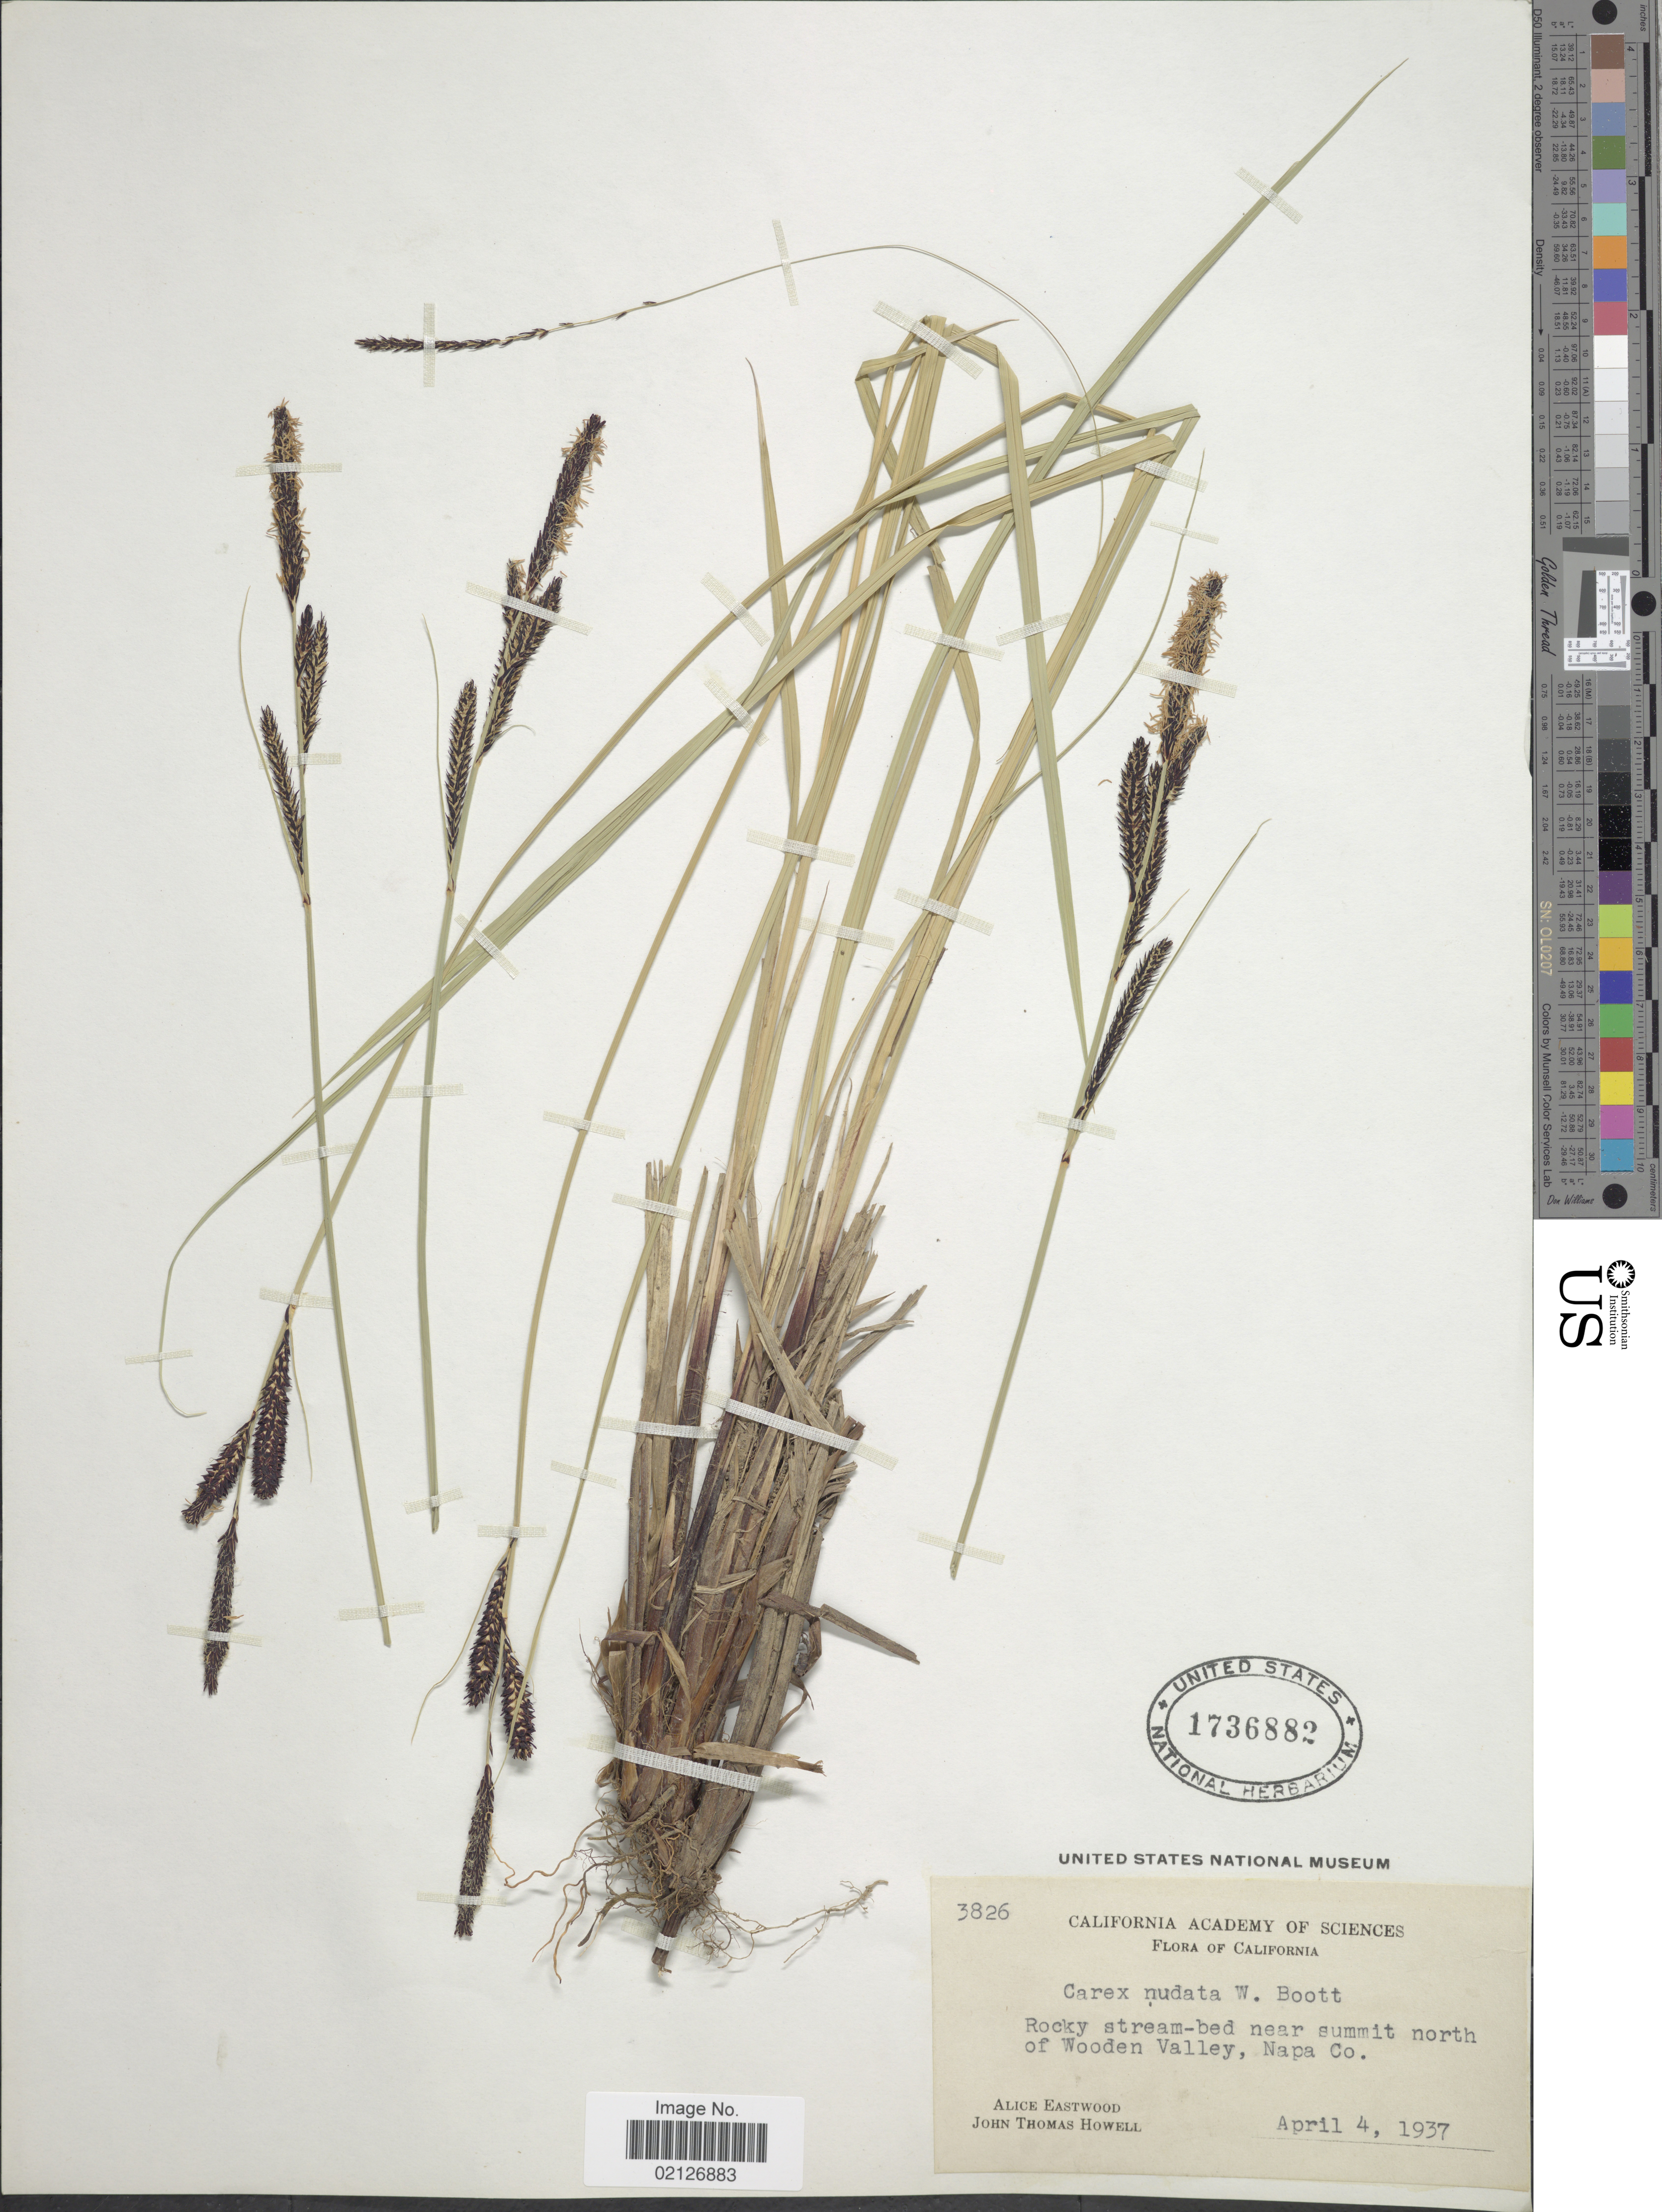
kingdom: Plantae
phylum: Tracheophyta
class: Liliopsida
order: Poales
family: Cyperaceae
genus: Carex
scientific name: Carex nudata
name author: W. Boott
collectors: A. Eastwood & J. T. Howell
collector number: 3826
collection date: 1937-04-04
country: United States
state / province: California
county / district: Napa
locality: Rocky stream-bed near summit of north of Wooden Valley, Napa Co.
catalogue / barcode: US 1736882